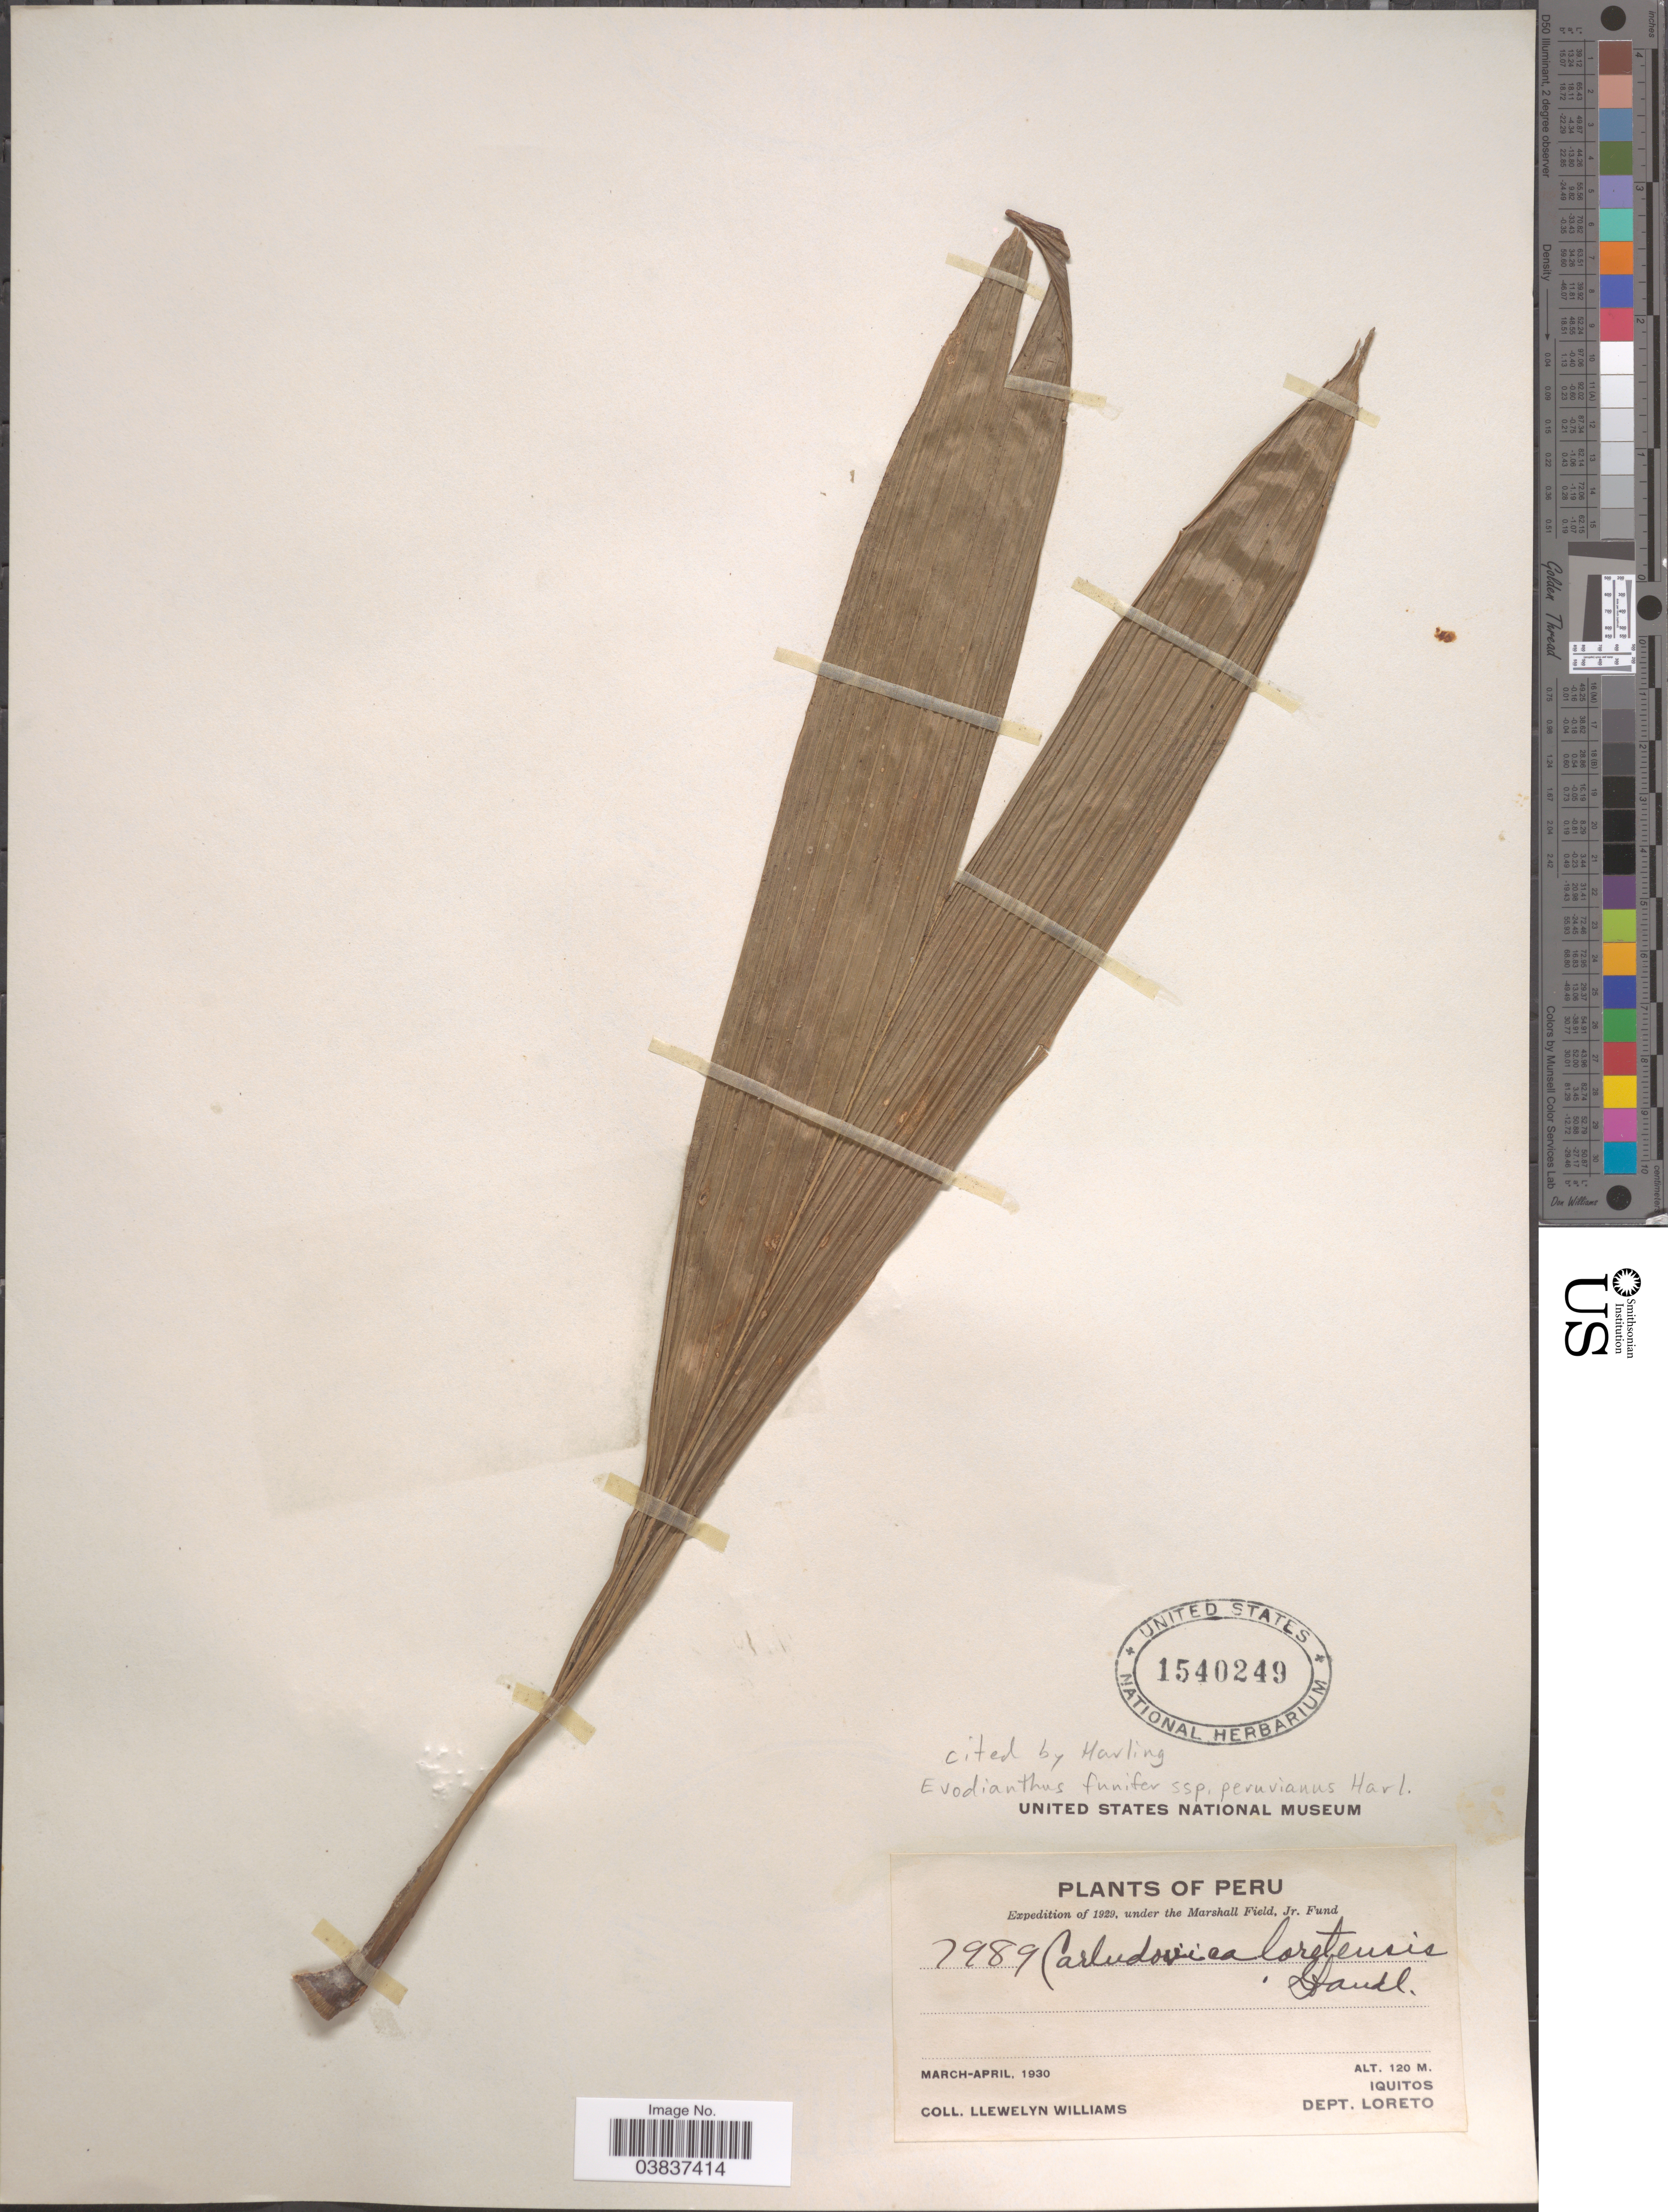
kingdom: Plantae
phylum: Tracheophyta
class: Liliopsida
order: Pandanales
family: Cyclanthaceae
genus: Evodianthus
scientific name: Evodianthus funifer subsp. peruvianus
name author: Harling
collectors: Ll. Williams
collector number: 7989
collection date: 1930-03/1930-04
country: Peru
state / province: Loreto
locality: Iquitos. Dept. Loreto.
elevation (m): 120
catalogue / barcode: US 1540249